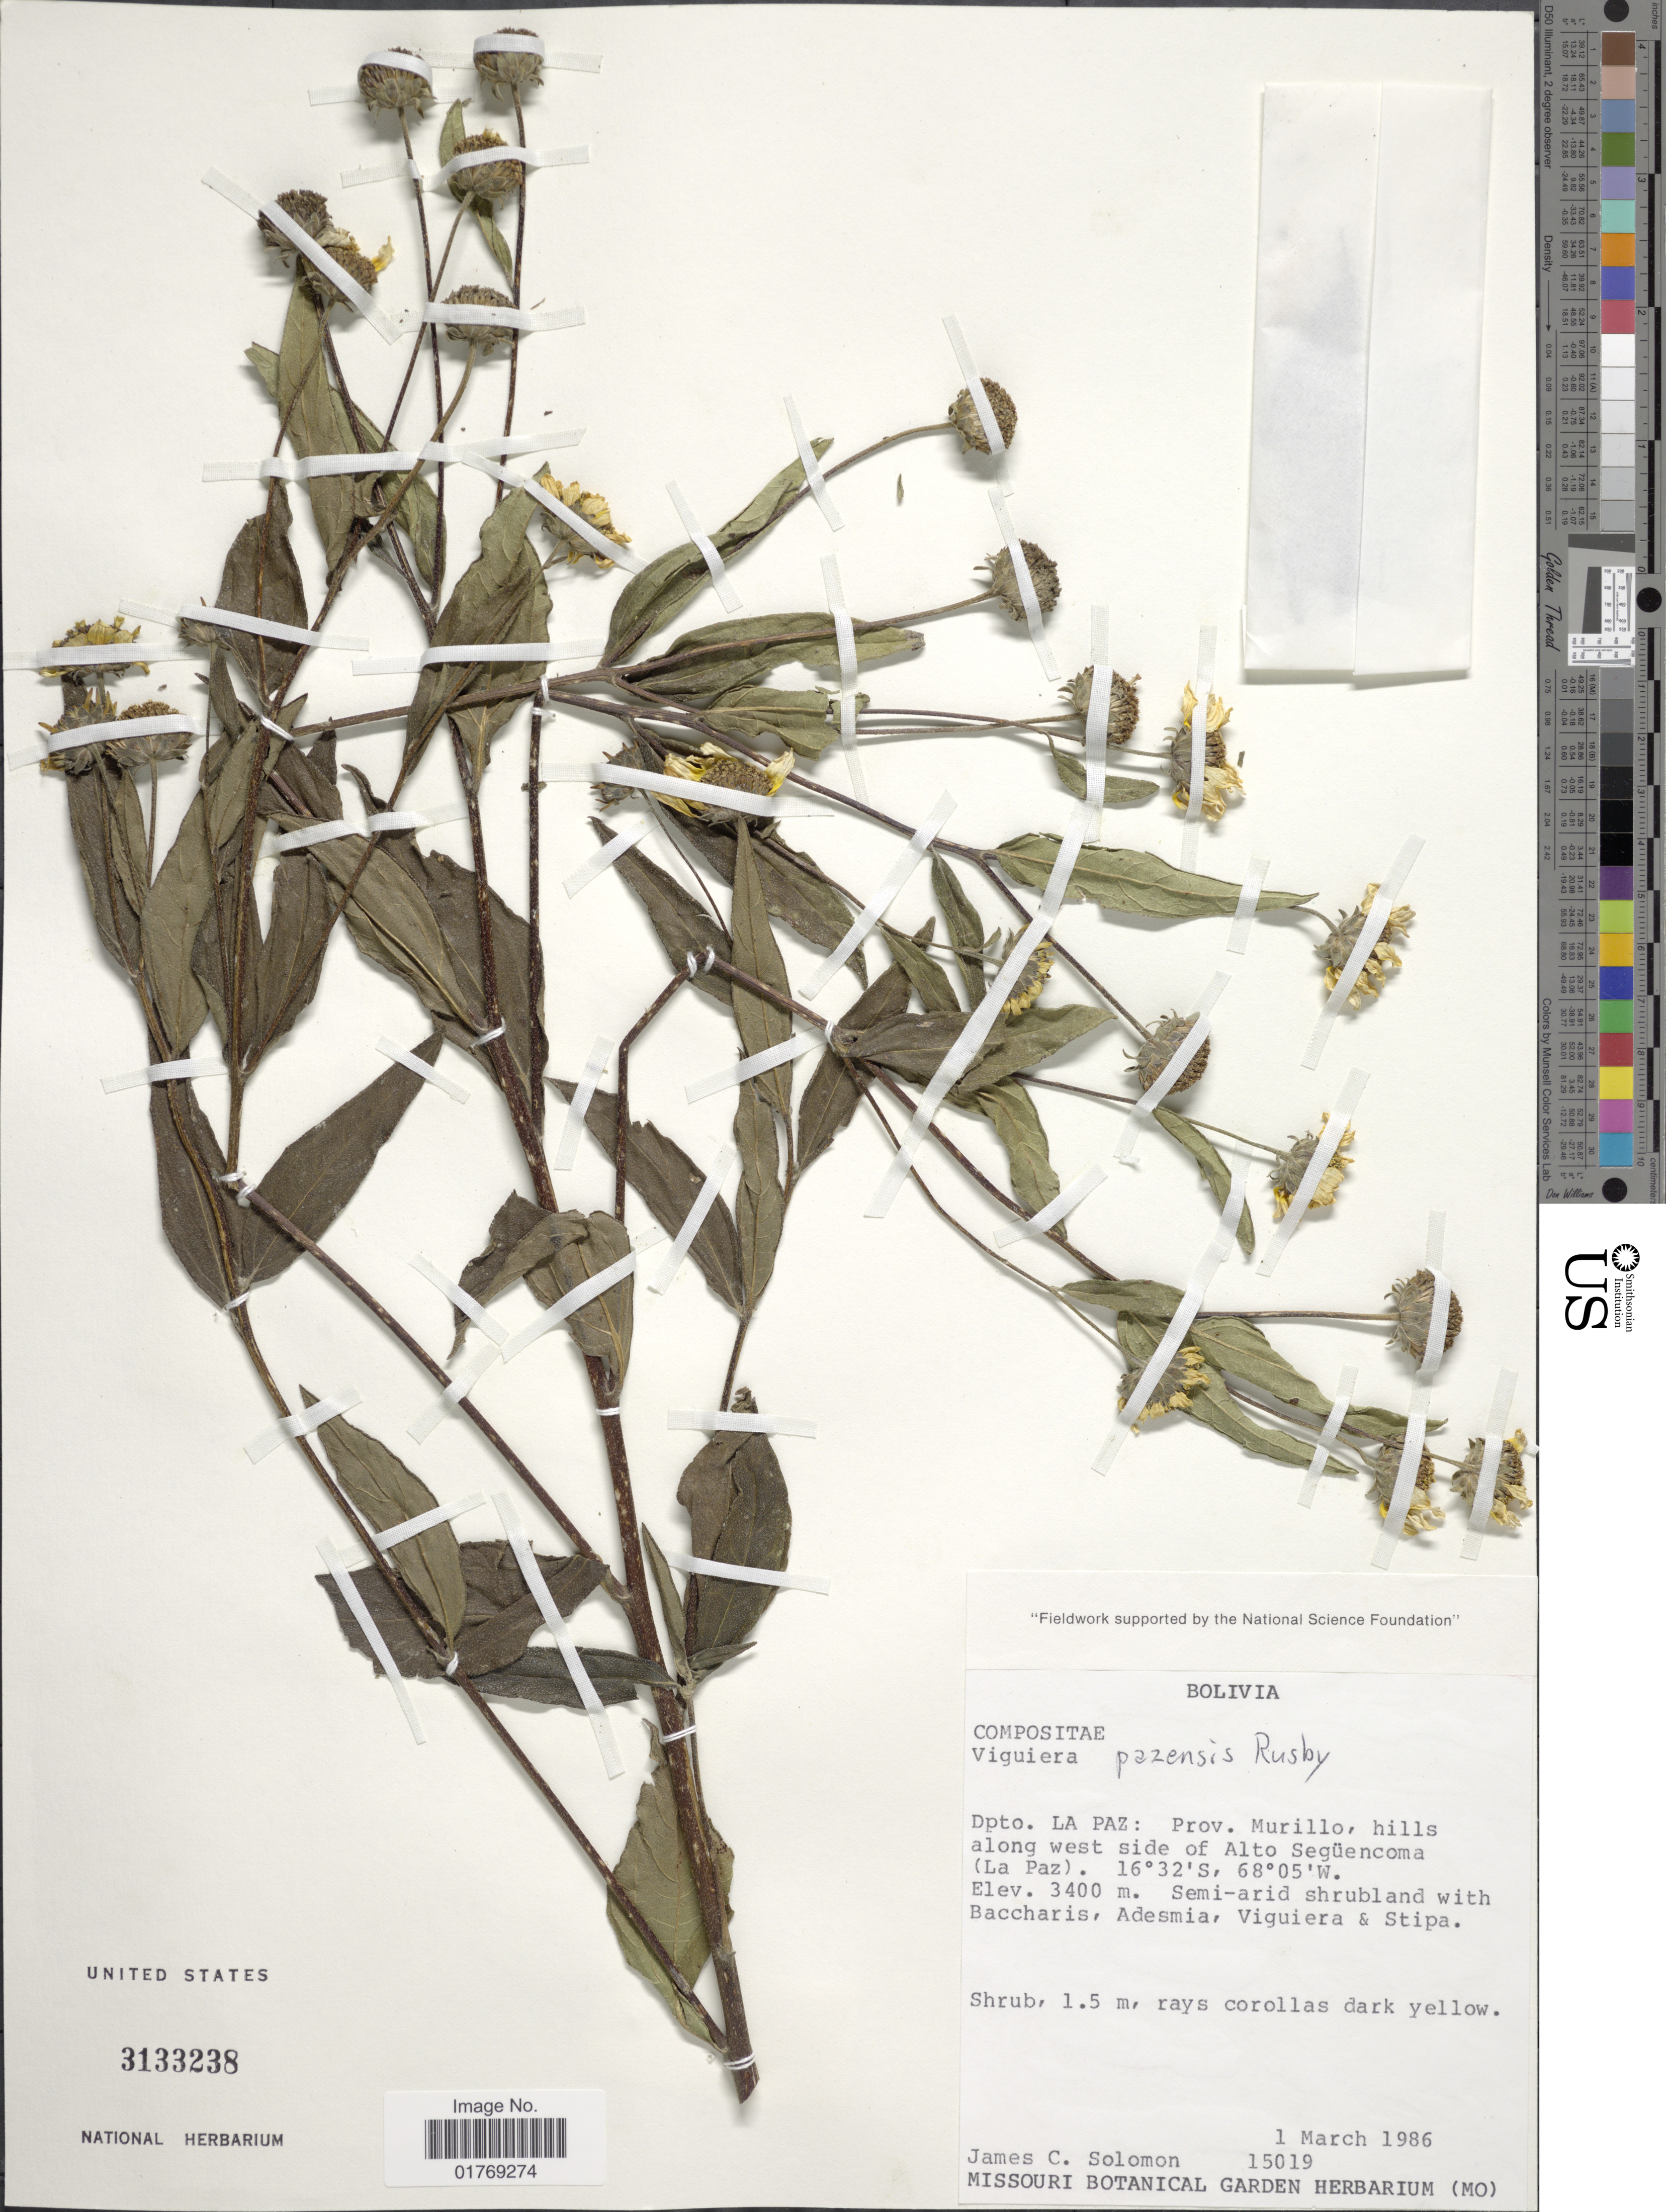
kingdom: Plantae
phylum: Tracheophyta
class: Magnoliopsida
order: Asterales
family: Asteraceae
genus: Viguiera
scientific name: Viguiera sp.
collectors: J. C. Solomon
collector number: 15019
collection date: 1986-03-01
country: Bolivia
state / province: La Paz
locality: Dpto. La Paz: Prov. Murillo, hills along west side of Alto Següencoma (La Paz)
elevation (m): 3400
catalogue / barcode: US 3133238